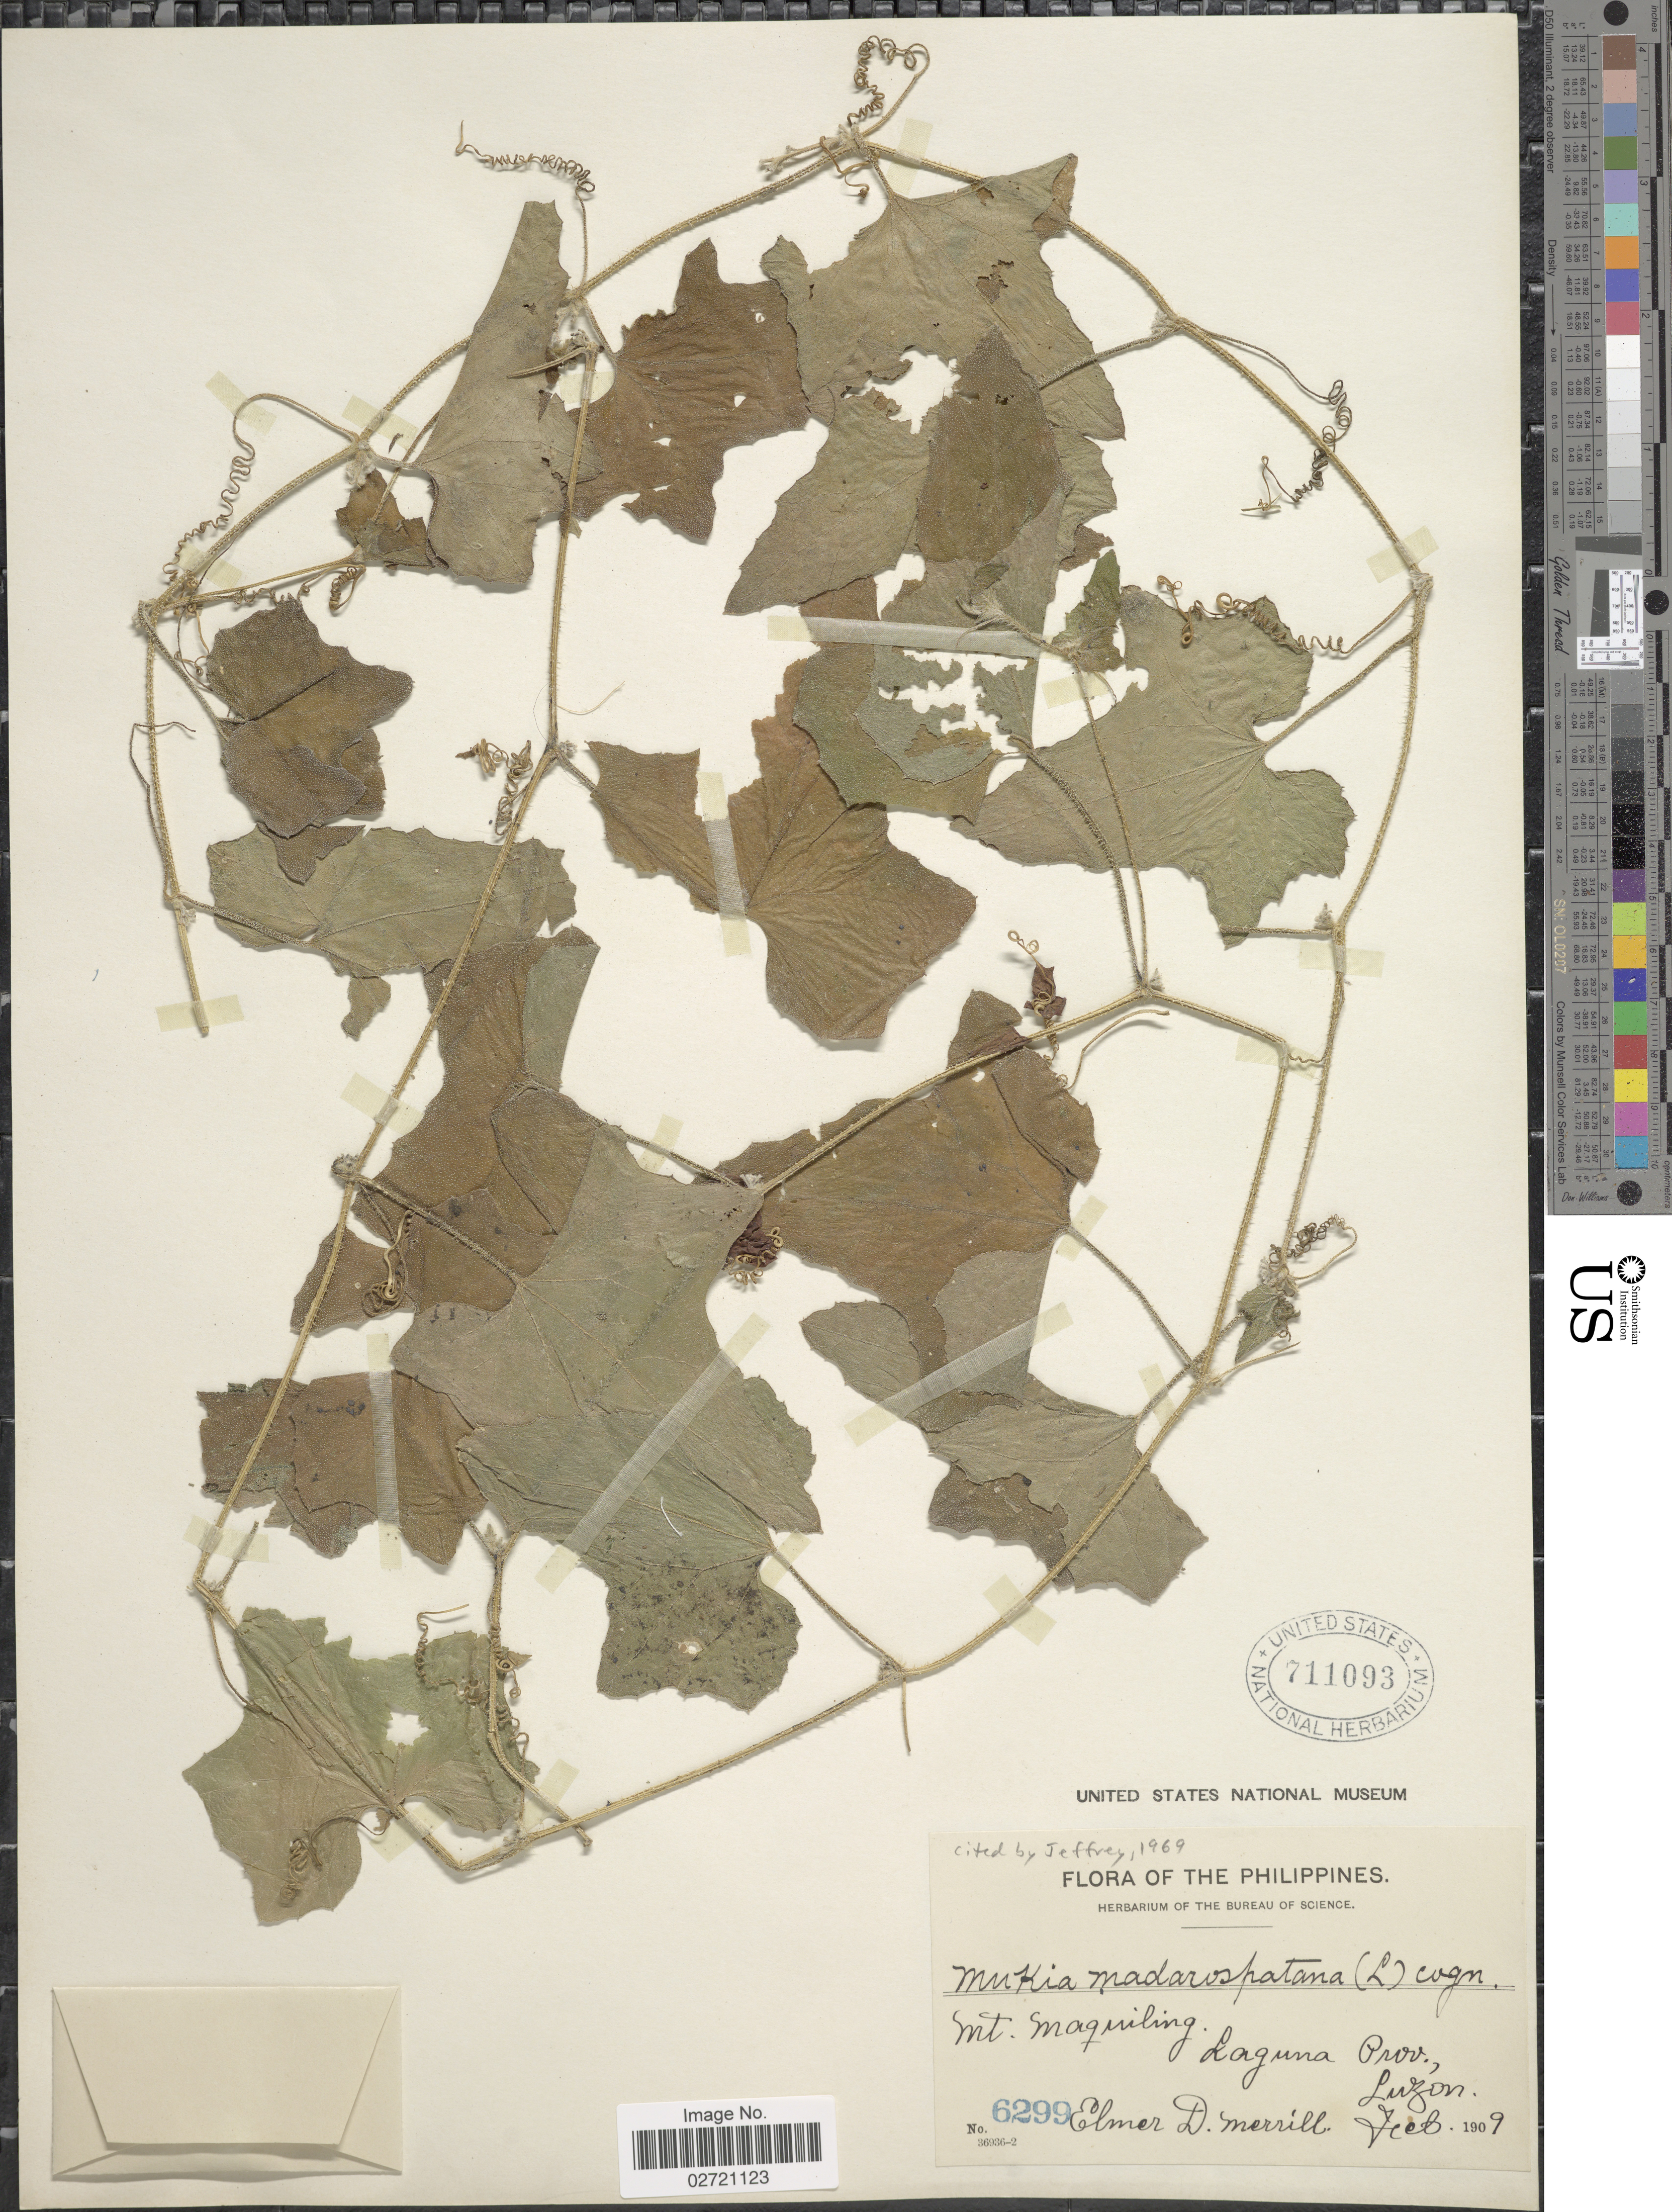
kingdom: Plantae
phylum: Tracheophyta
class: Magnoliopsida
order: Cucurbitales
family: Cucurbitaceae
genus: Cucumis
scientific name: Cucumis maderaspatanus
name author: L.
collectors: E. D. Merrill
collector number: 6299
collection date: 1909-02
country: Philippines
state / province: Calabarzon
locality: Mt Maquiling, Laguna Prov., Luzon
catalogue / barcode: US 711093